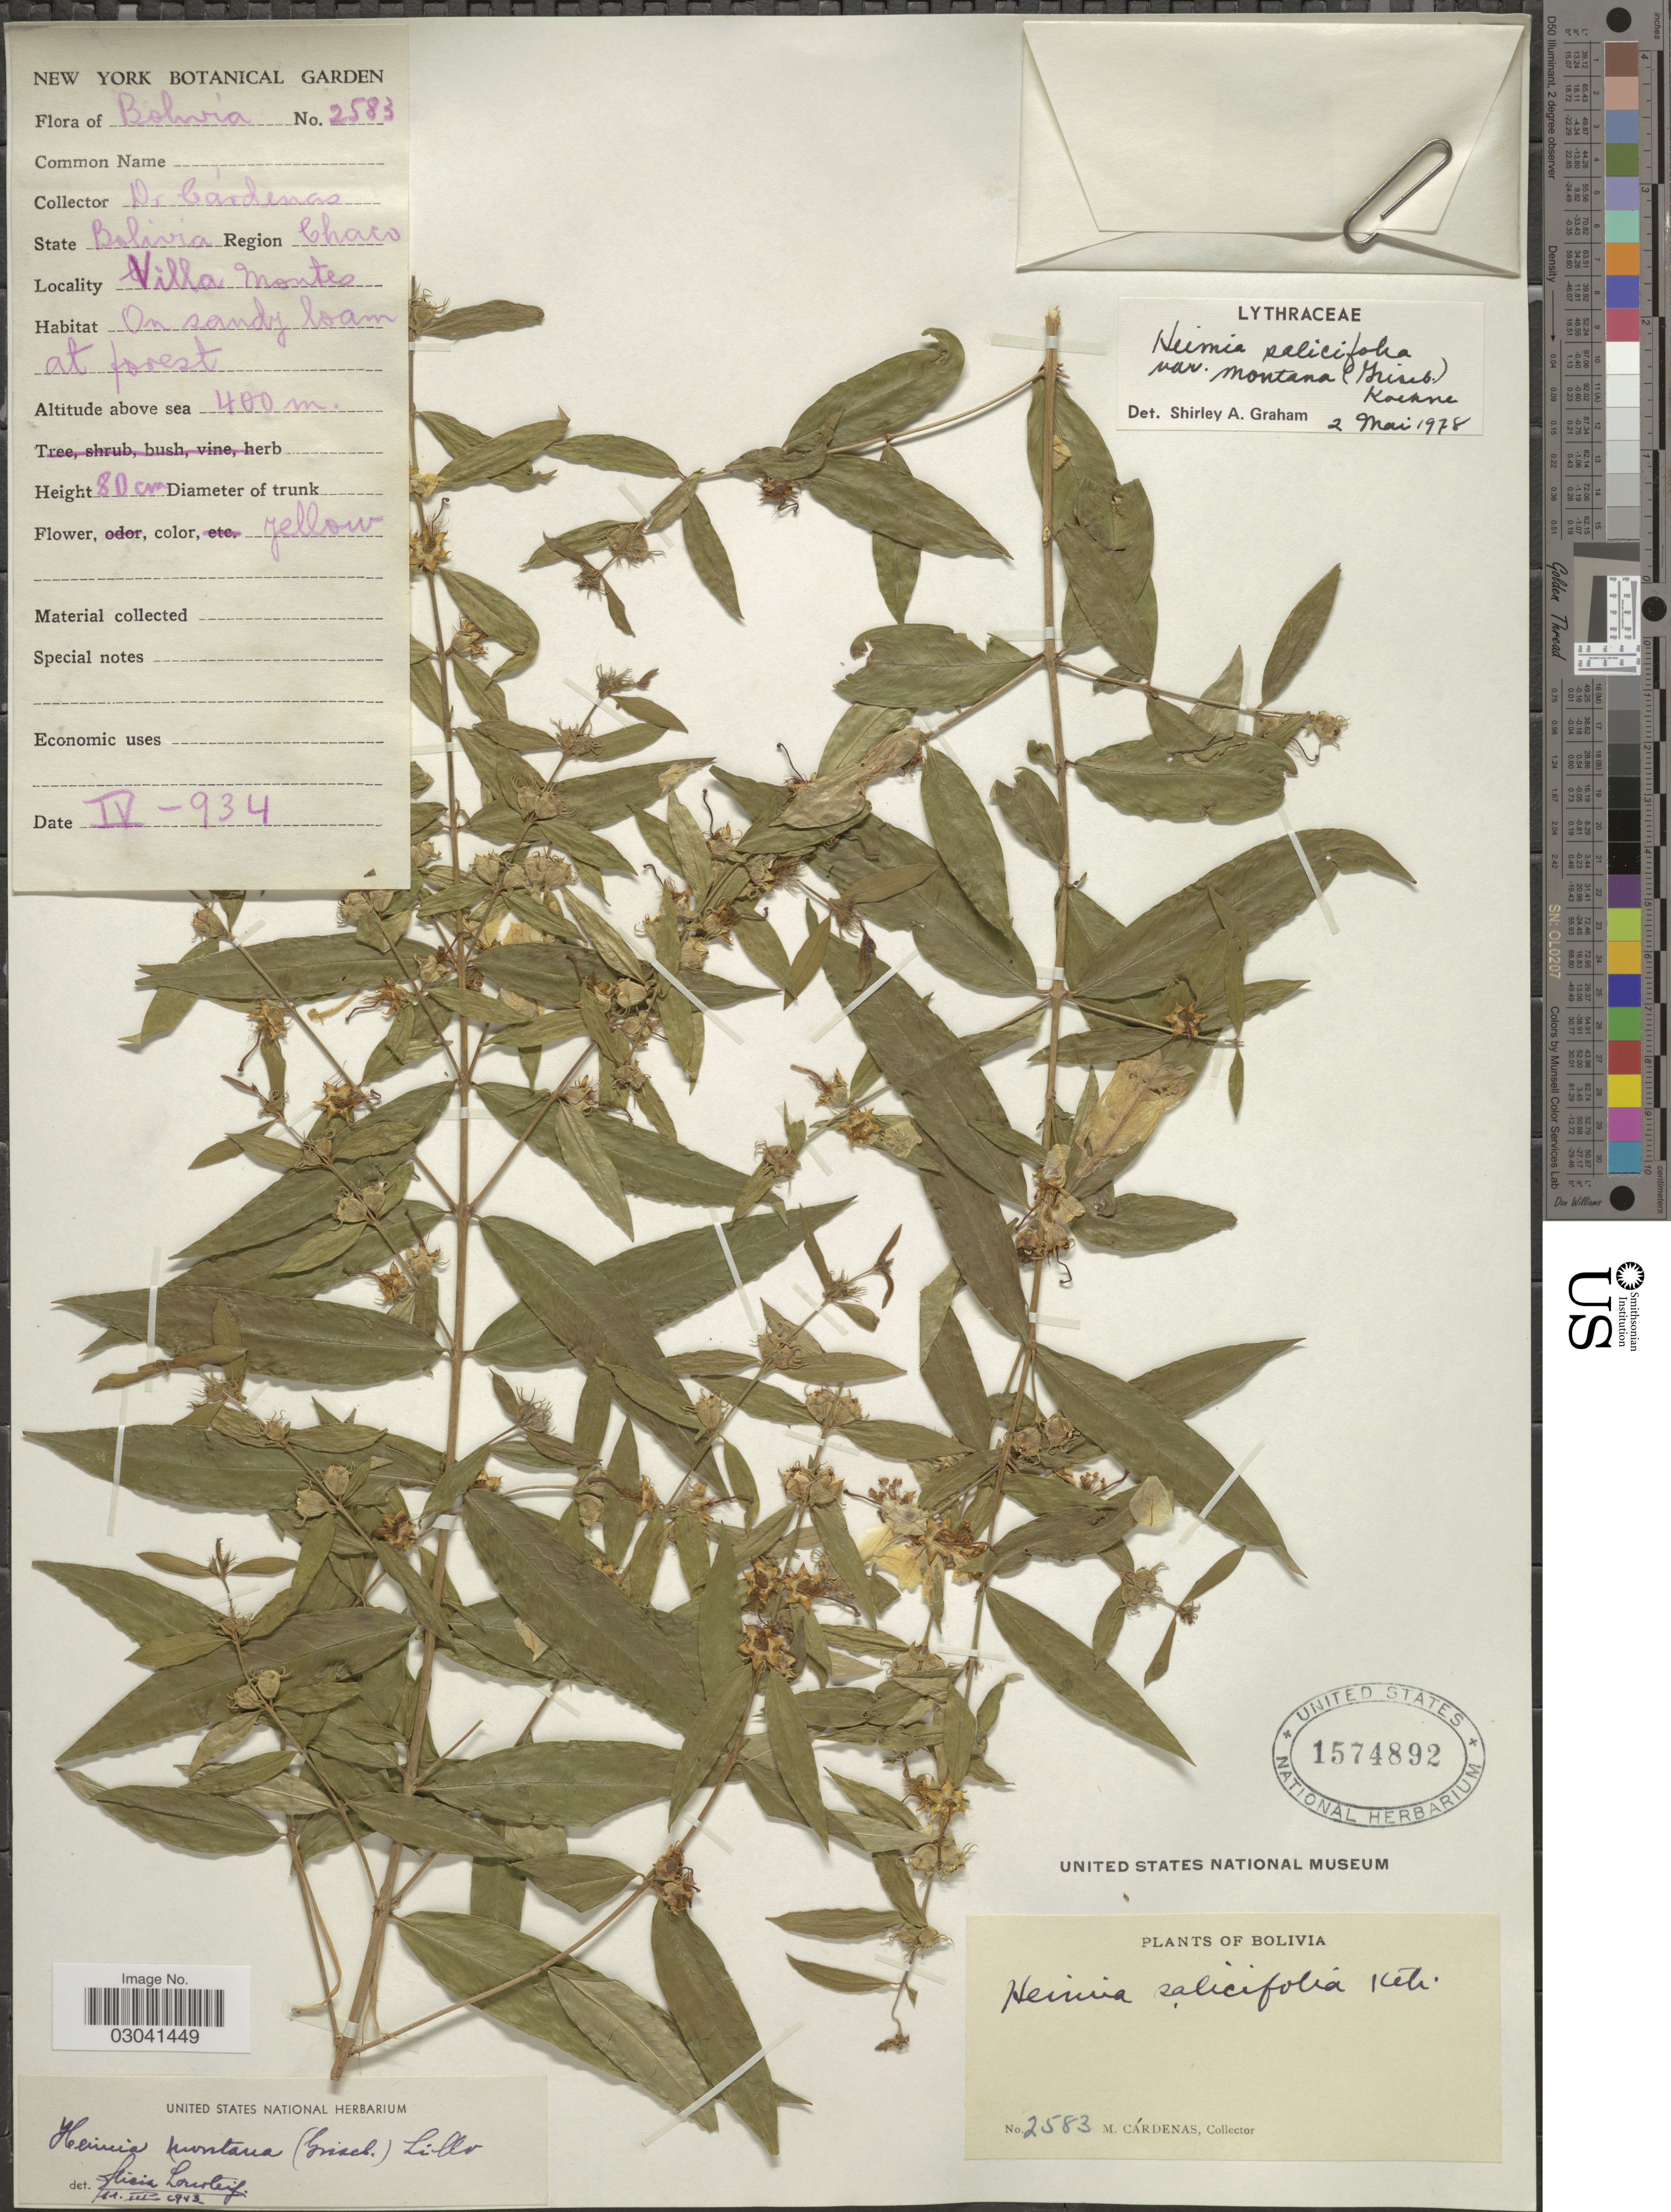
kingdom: Plantae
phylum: Tracheophyta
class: Magnoliopsida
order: Myrtales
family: Lythraceae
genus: Heimia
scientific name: Heimia montana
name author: (Griseb.) Lillo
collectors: M. Cárdenas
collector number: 2583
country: Bolivia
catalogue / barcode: US 1574892